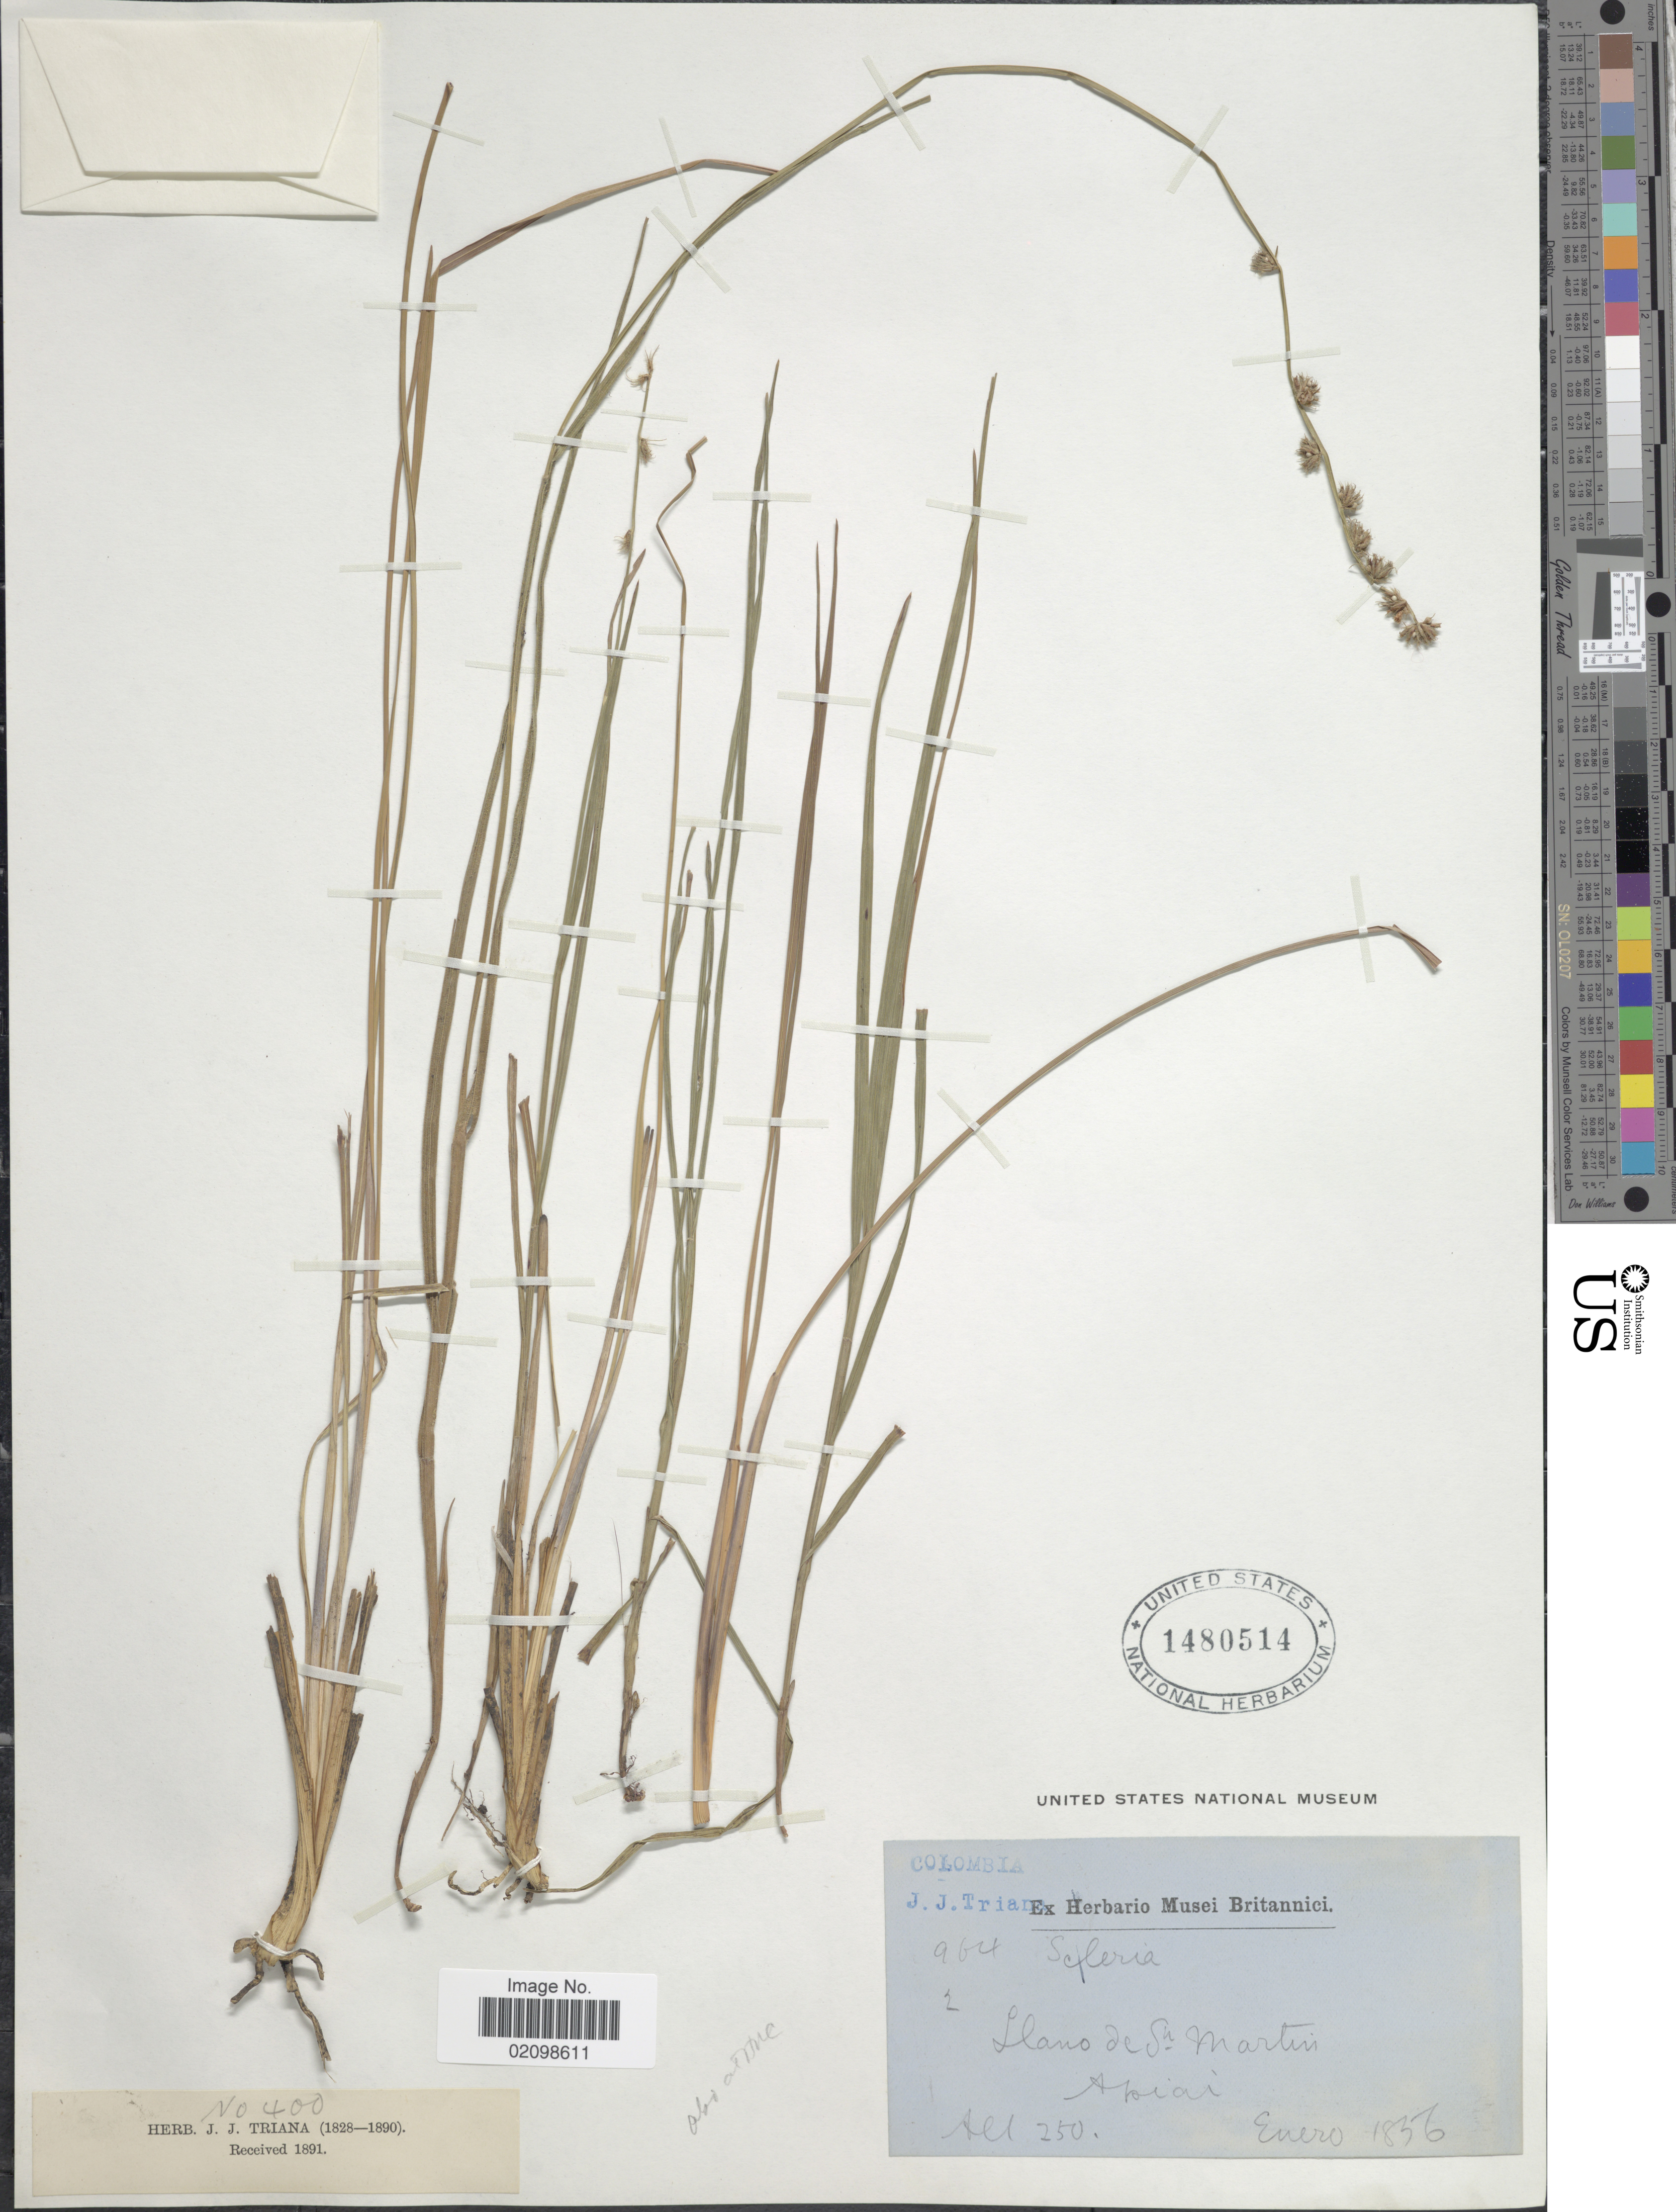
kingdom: Plantae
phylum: Tracheophyta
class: Liliopsida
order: Poales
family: Cyperaceae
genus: Scleria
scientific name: Scleria distans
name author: Poir.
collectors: J. J. Triana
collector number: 2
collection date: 1856-01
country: Colombia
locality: Llano de Sn. Martin, Apiai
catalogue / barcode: US 1480514